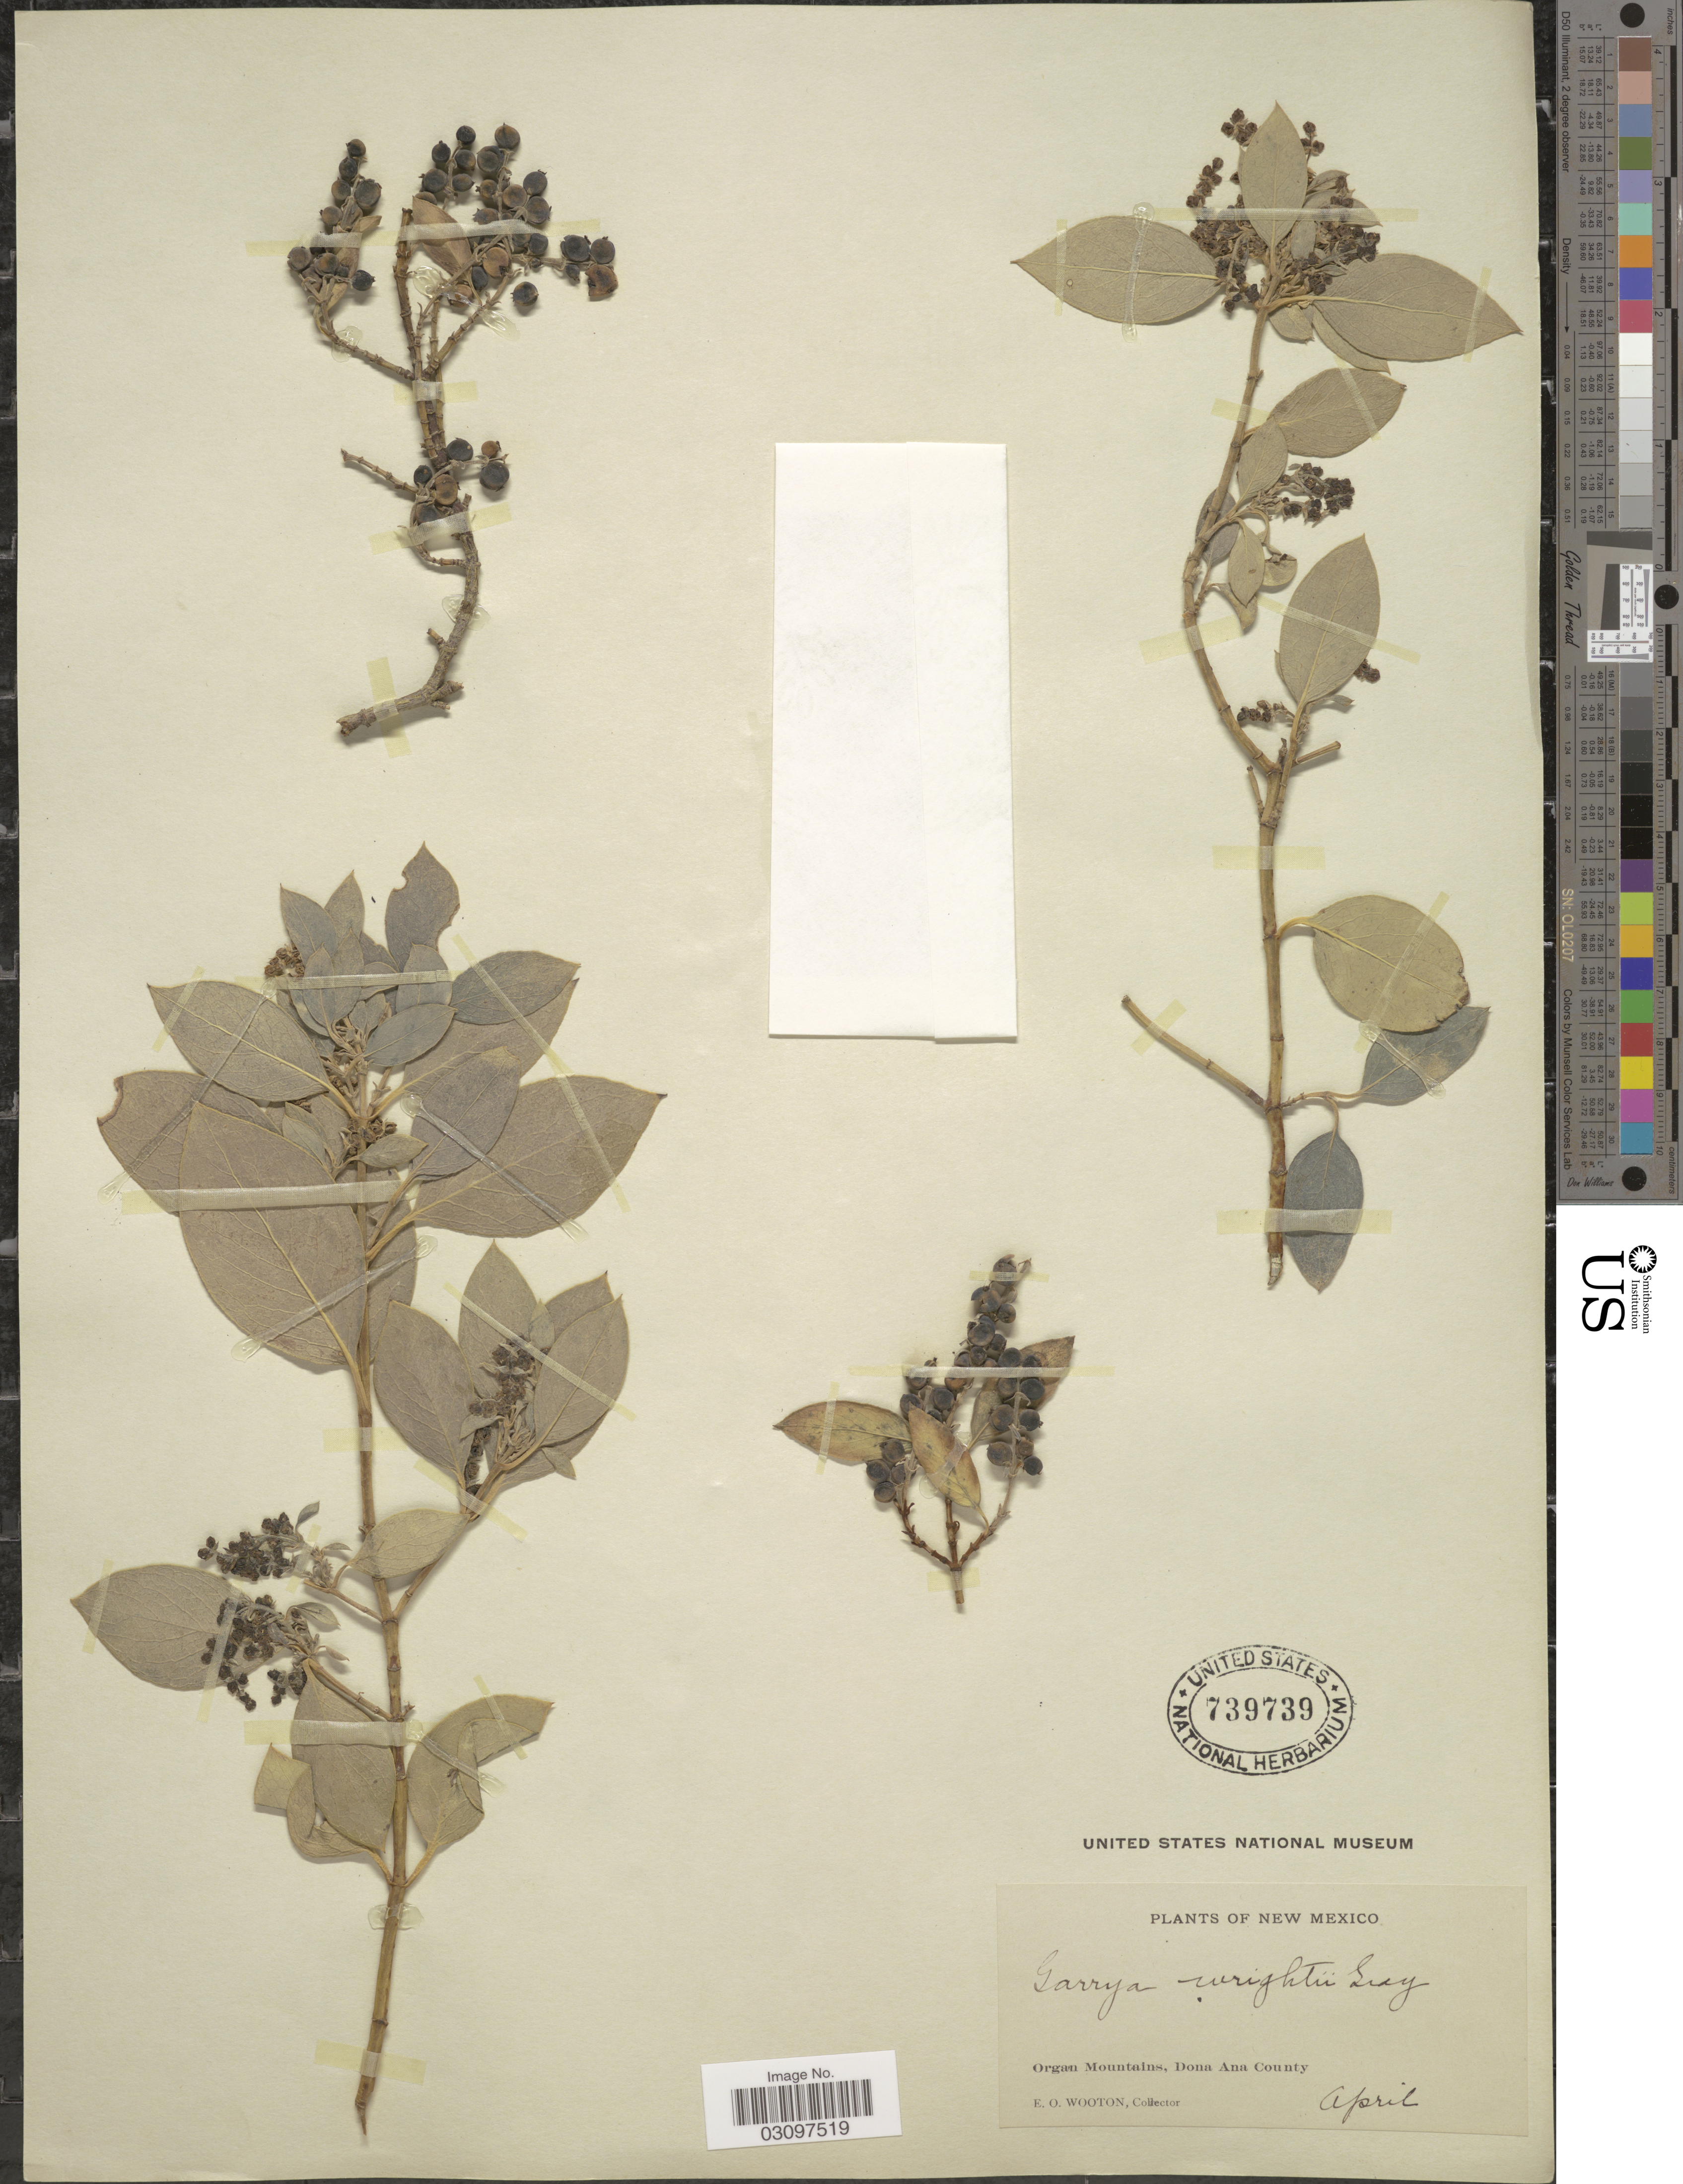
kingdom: Plantae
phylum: Tracheophyta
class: Magnoliopsida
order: Garryales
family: Garryaceae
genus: Garrya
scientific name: Garrya wrightii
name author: Torr.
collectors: E. O. Wooton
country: United States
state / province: New Mexico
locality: Organ Mountains, Dona Ana County.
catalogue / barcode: US 739739